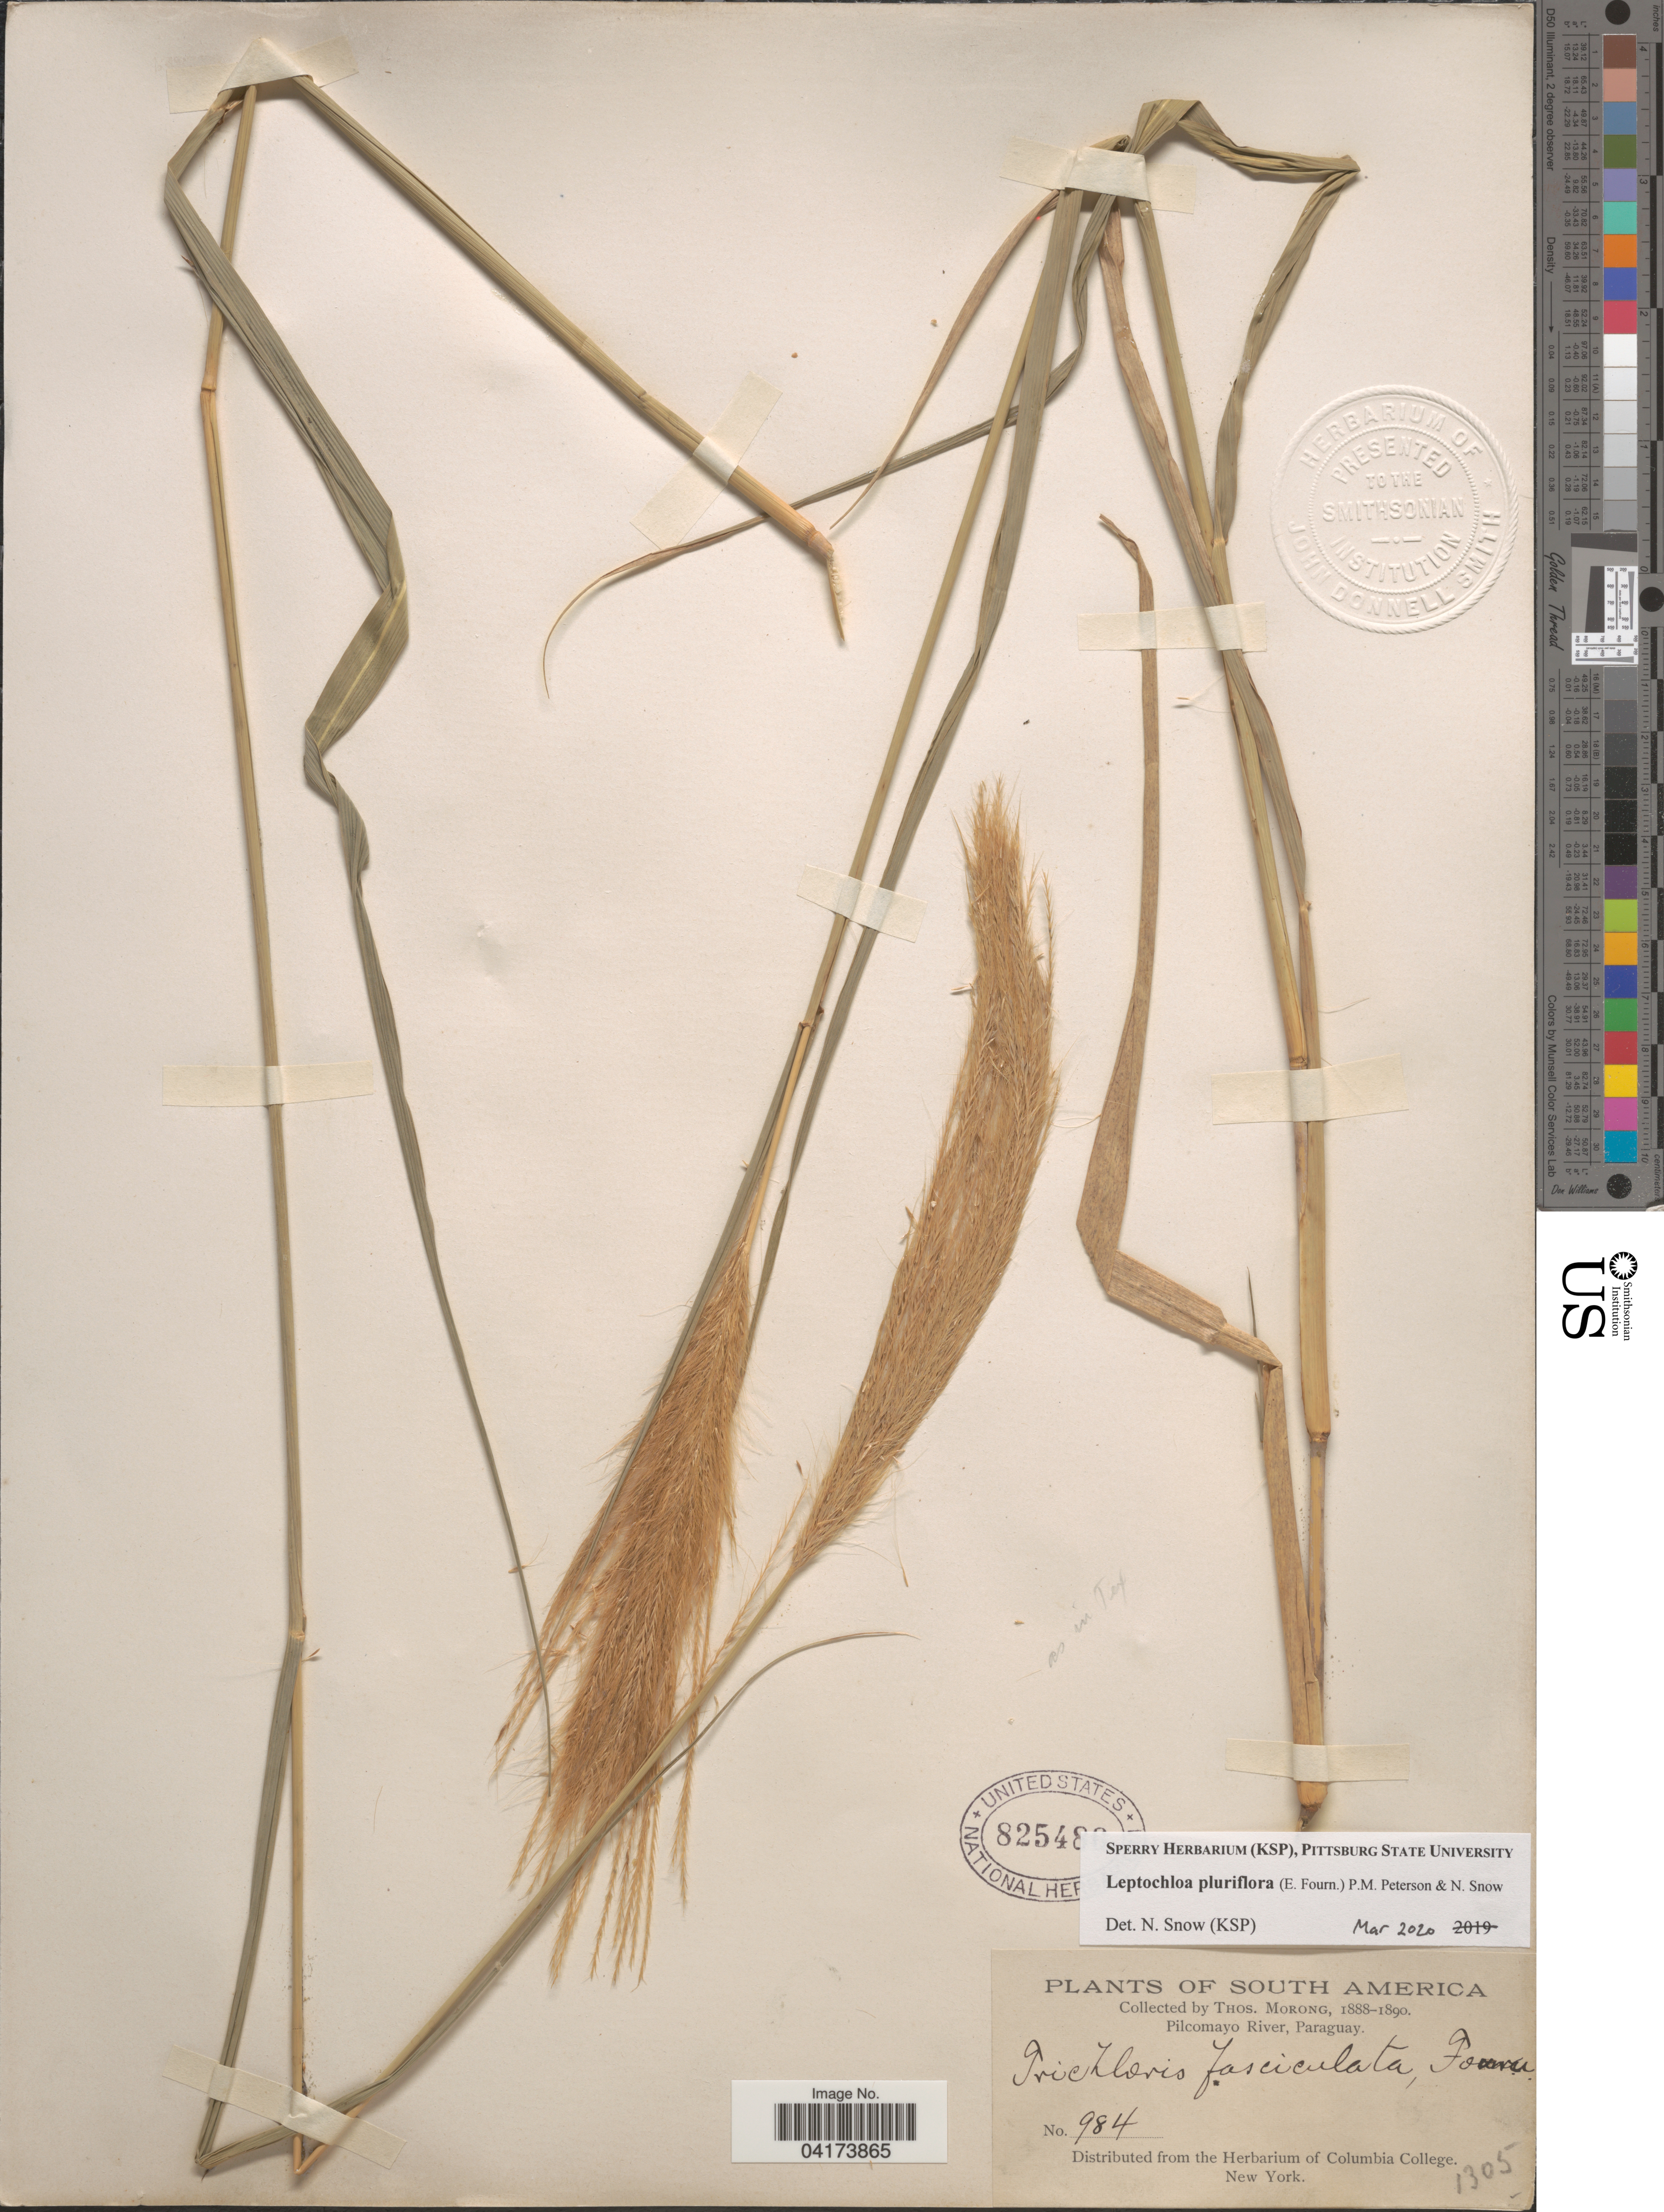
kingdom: Plantae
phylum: Tracheophyta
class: Liliopsida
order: Poales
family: Poaceae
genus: Leptochloa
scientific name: Leptochloa pluriflora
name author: (E. Fourn.) P.M. Peterson & N. Snow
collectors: ex herb. T. Morong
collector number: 984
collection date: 1888/1890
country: Paraguay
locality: Pilcomayo River.